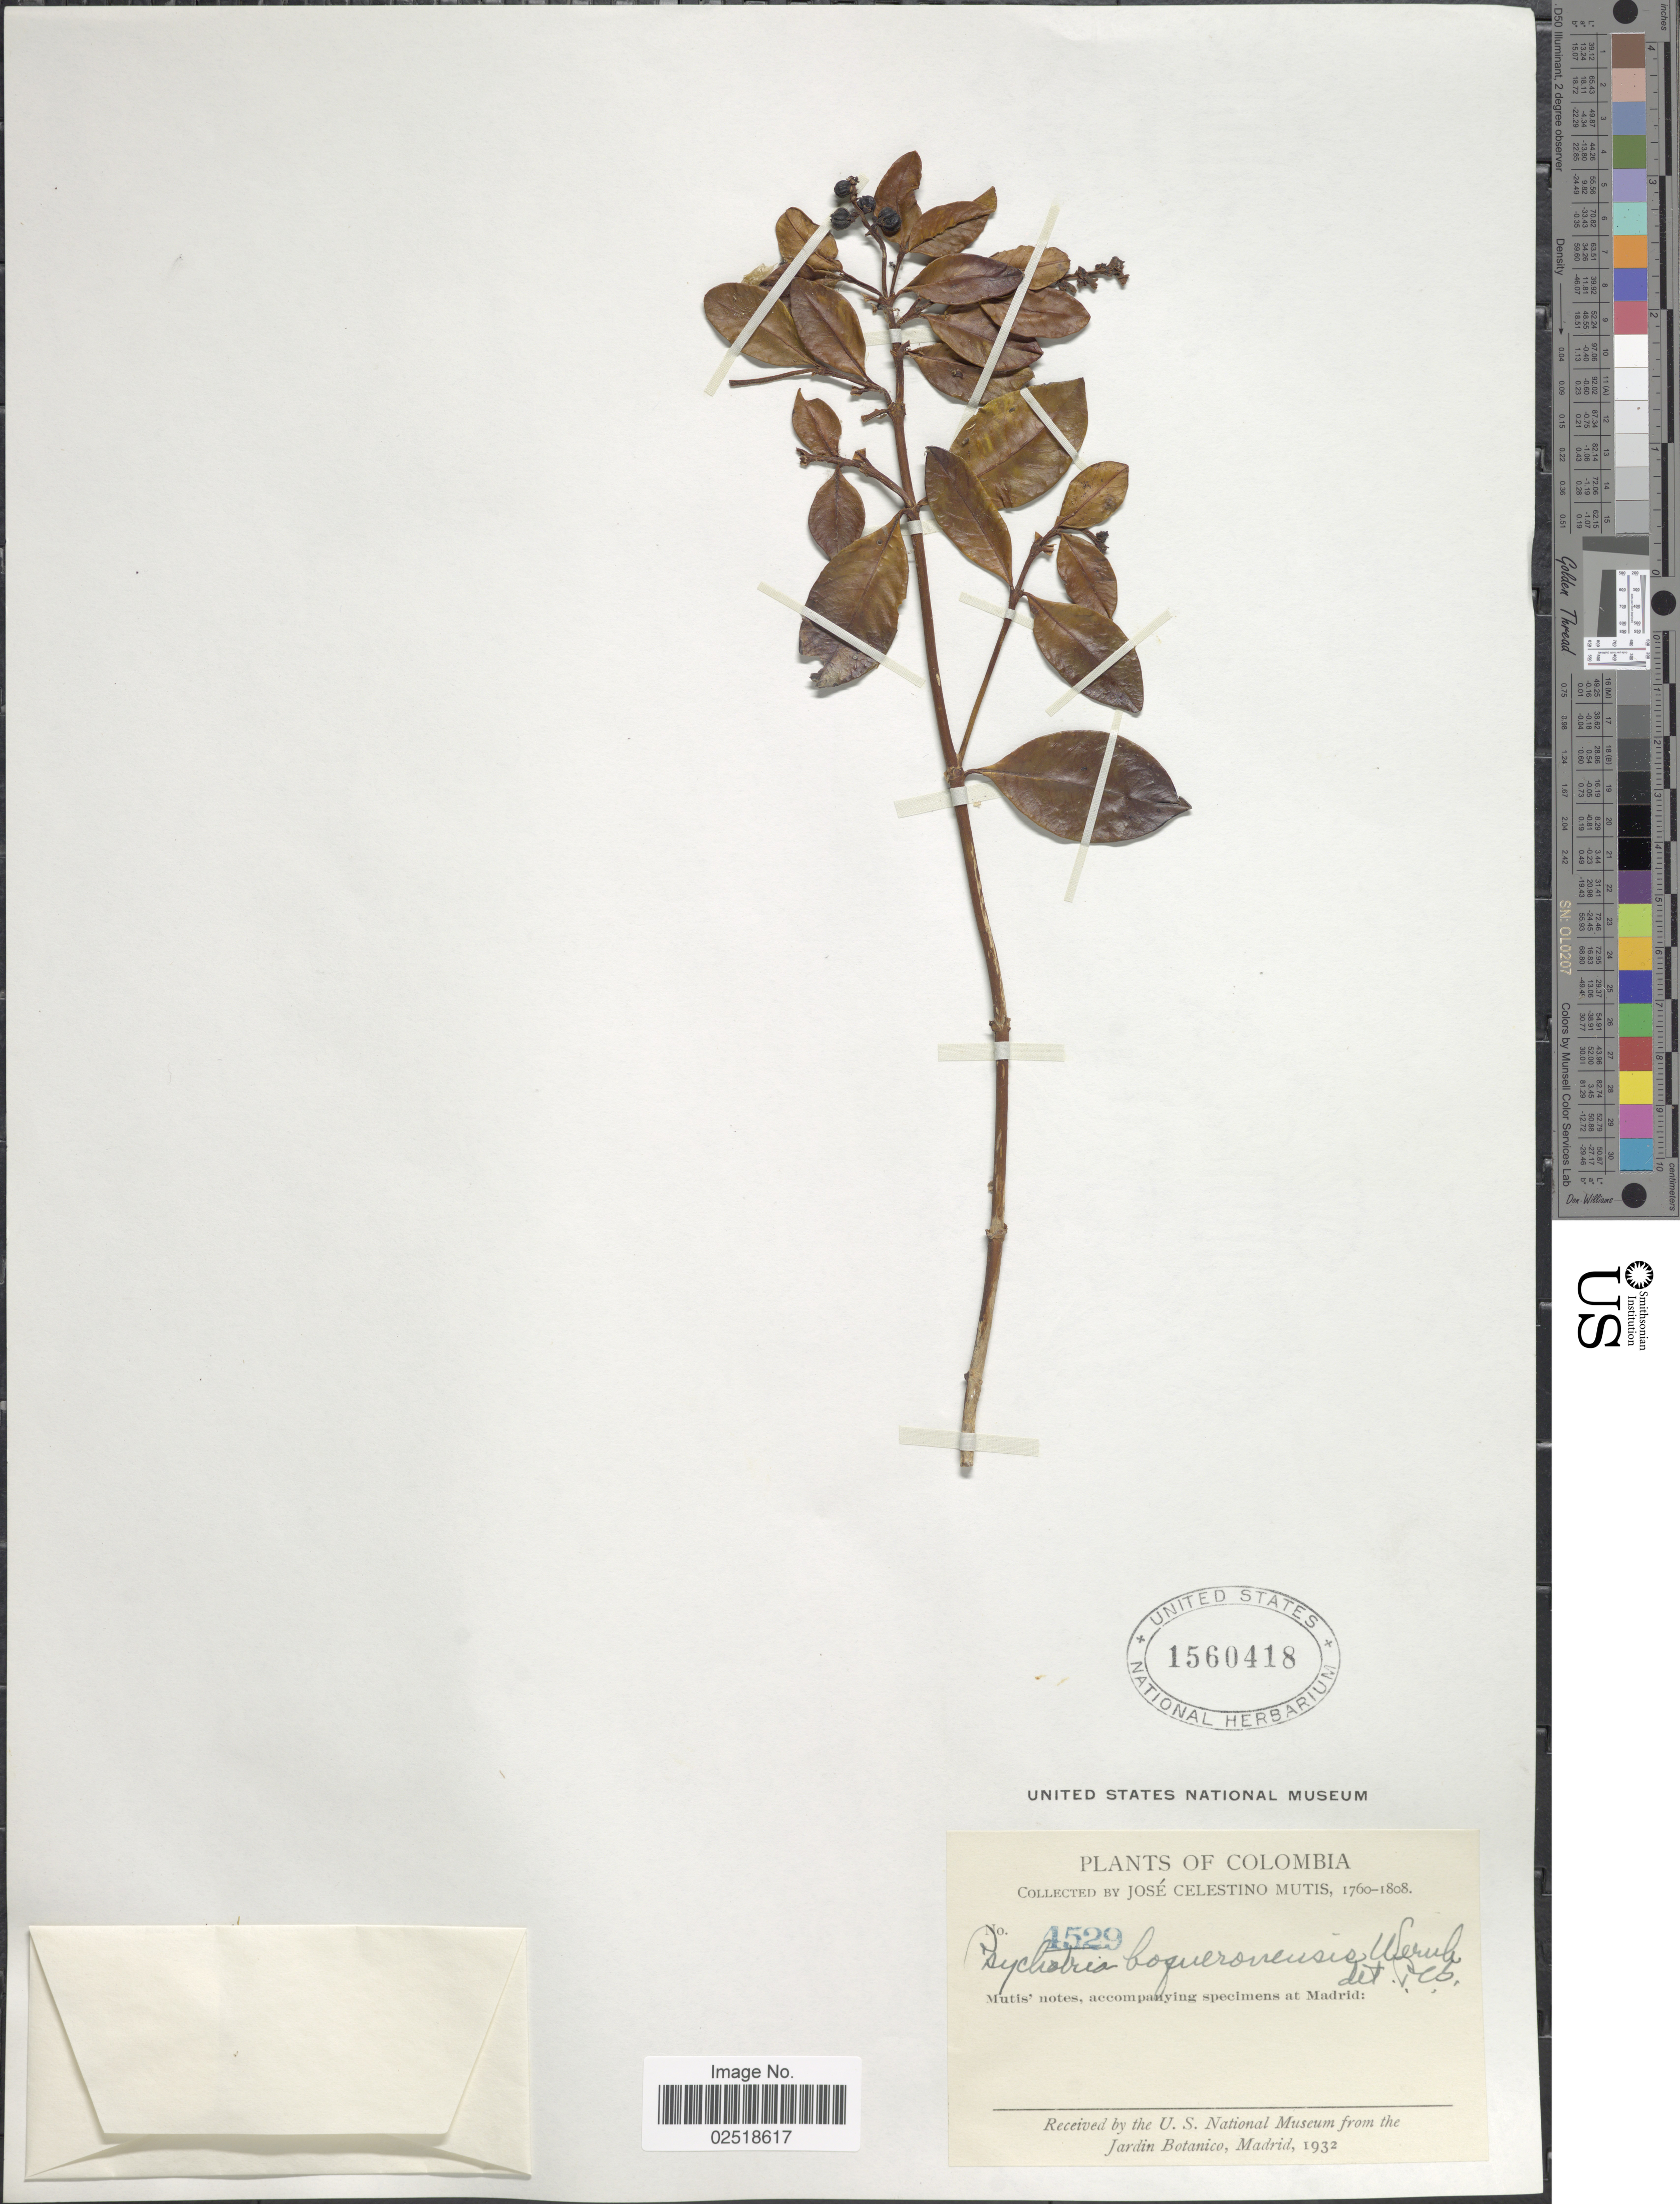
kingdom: Plantae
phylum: Tracheophyta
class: Magnoliopsida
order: Gentianales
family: Rubiaceae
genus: Psychotria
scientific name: Psychotria boqueronensis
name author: Wernham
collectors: J. C. B. Mutis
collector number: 4529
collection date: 1760/1808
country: Colombia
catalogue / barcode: US 1560418